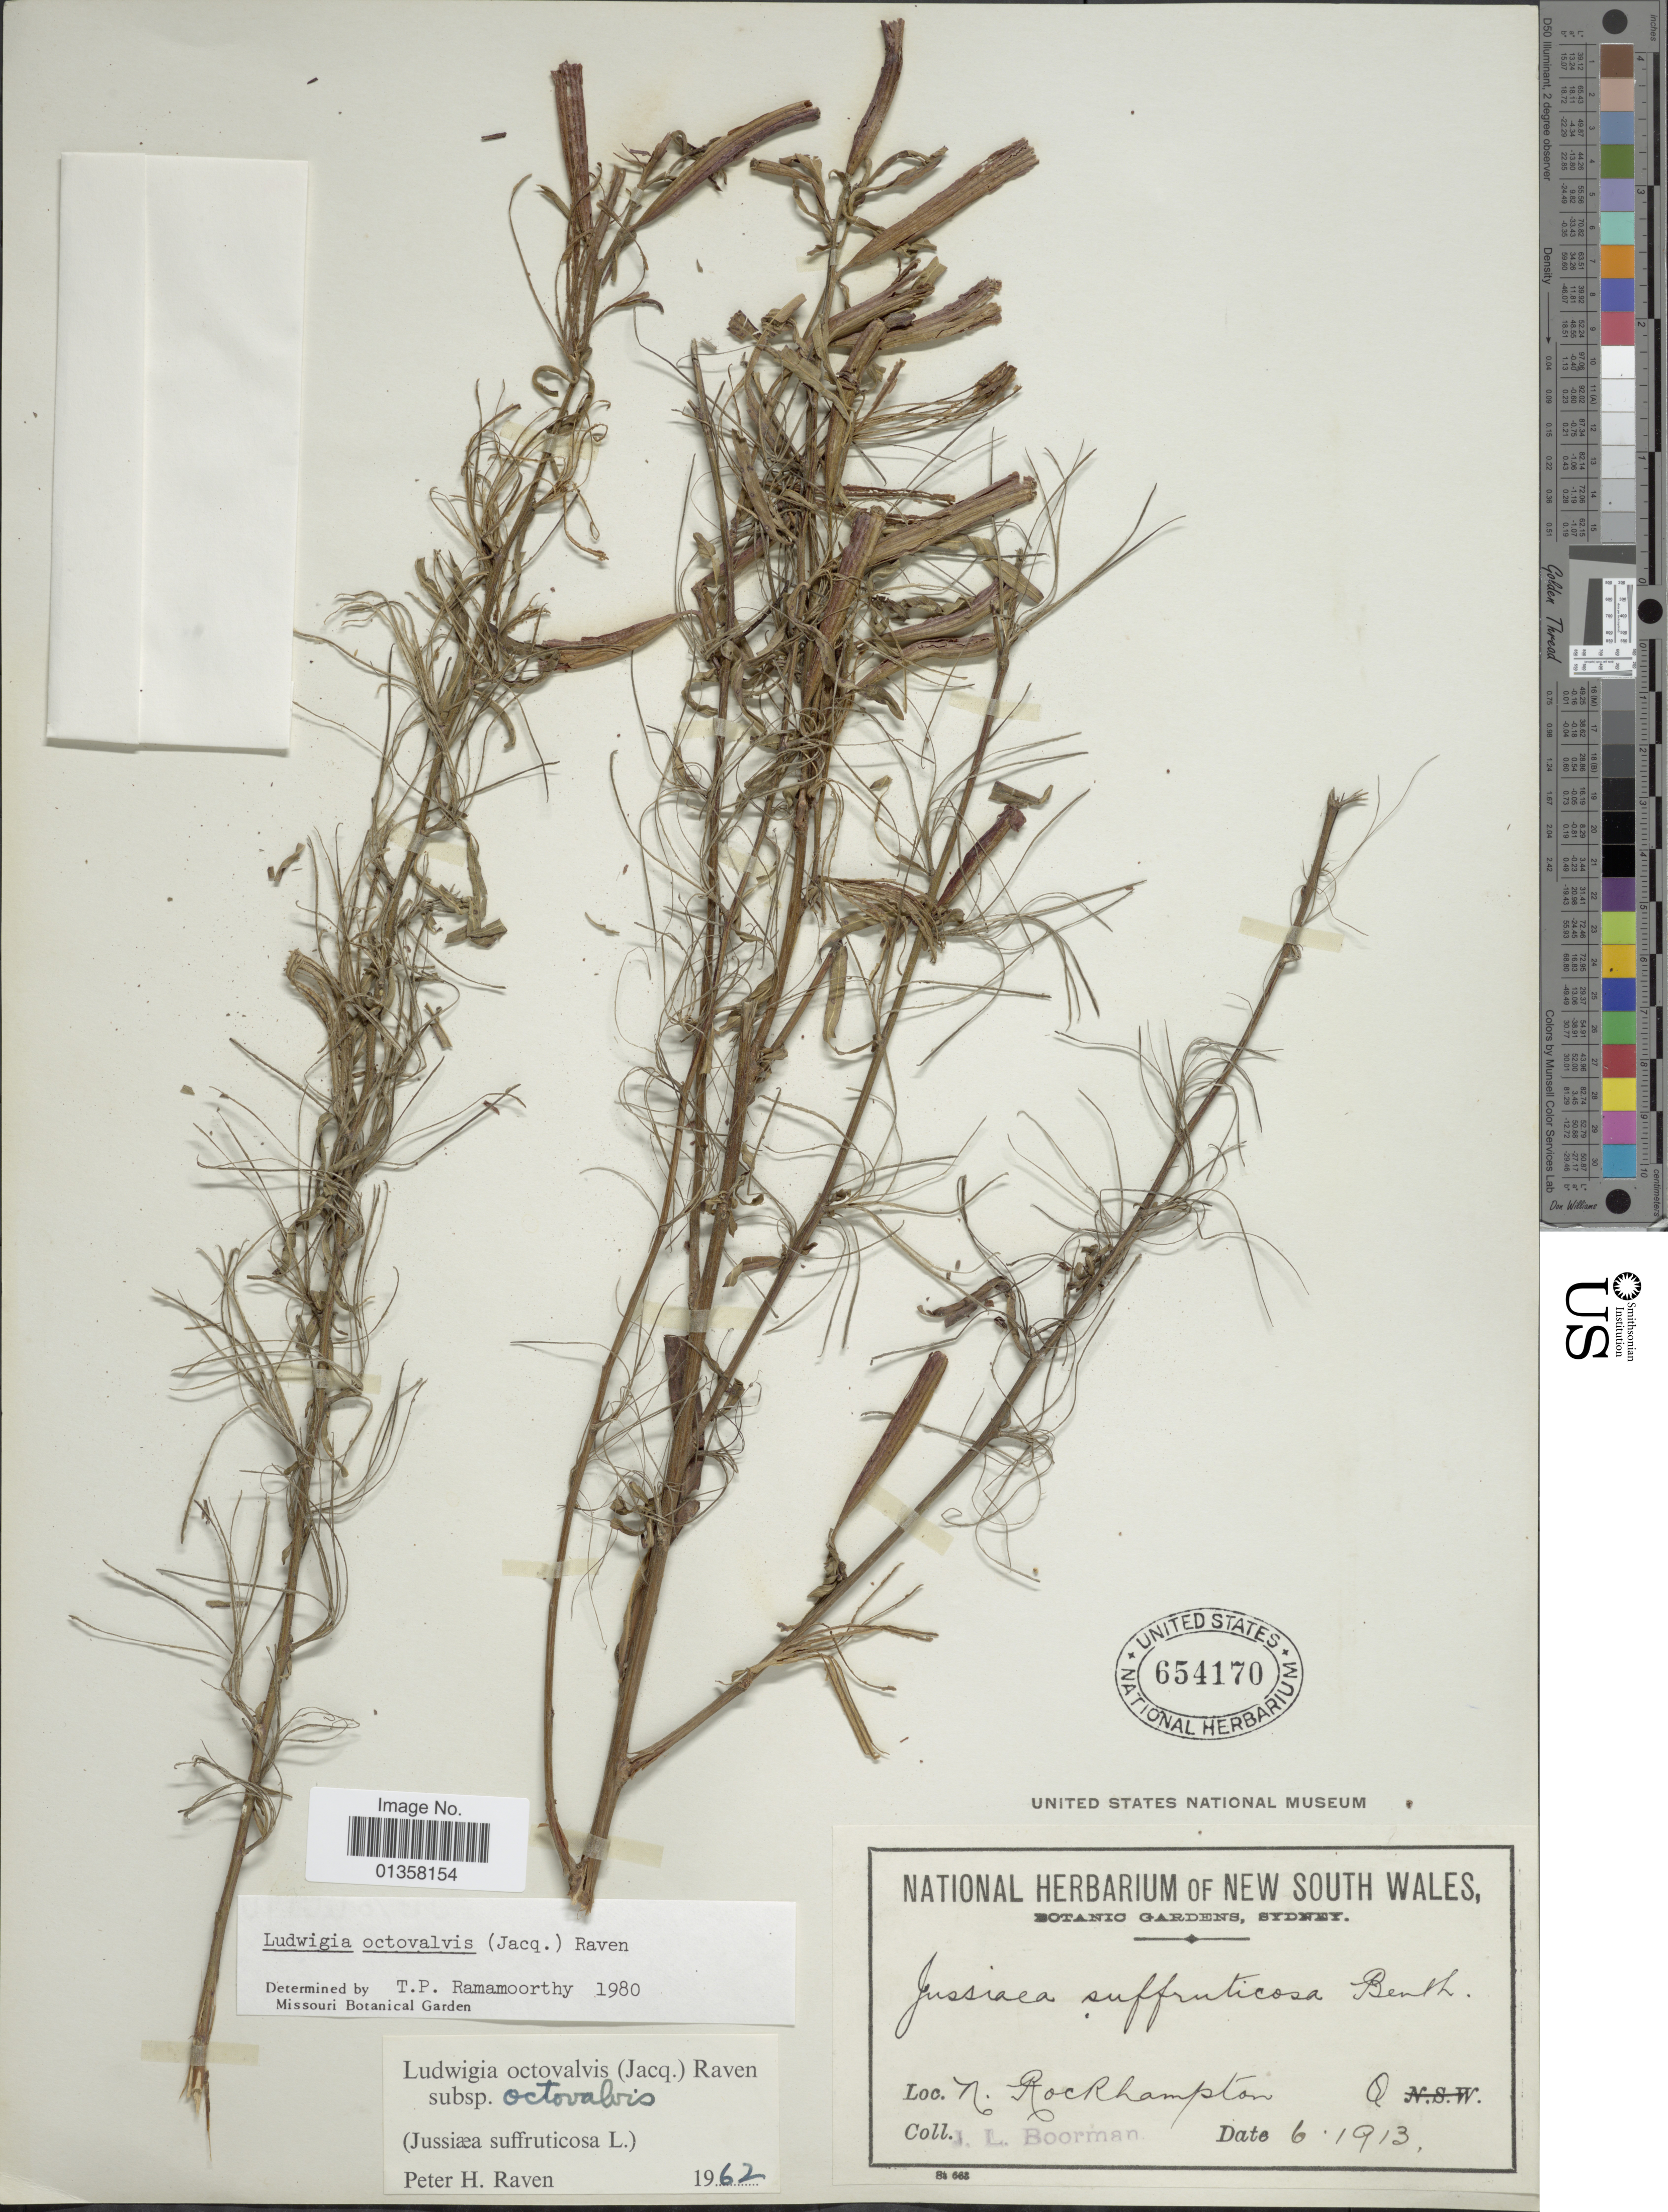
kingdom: Plantae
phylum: Tracheophyta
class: Magnoliopsida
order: Myrtales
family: Onagraceae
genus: Ludwigia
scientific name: Ludwigia octovalvis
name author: (Jacq.) P.H. Raven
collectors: J. Boorman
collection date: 1913-06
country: Australia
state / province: Queensland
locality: N. Rockhampton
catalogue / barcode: US 654170